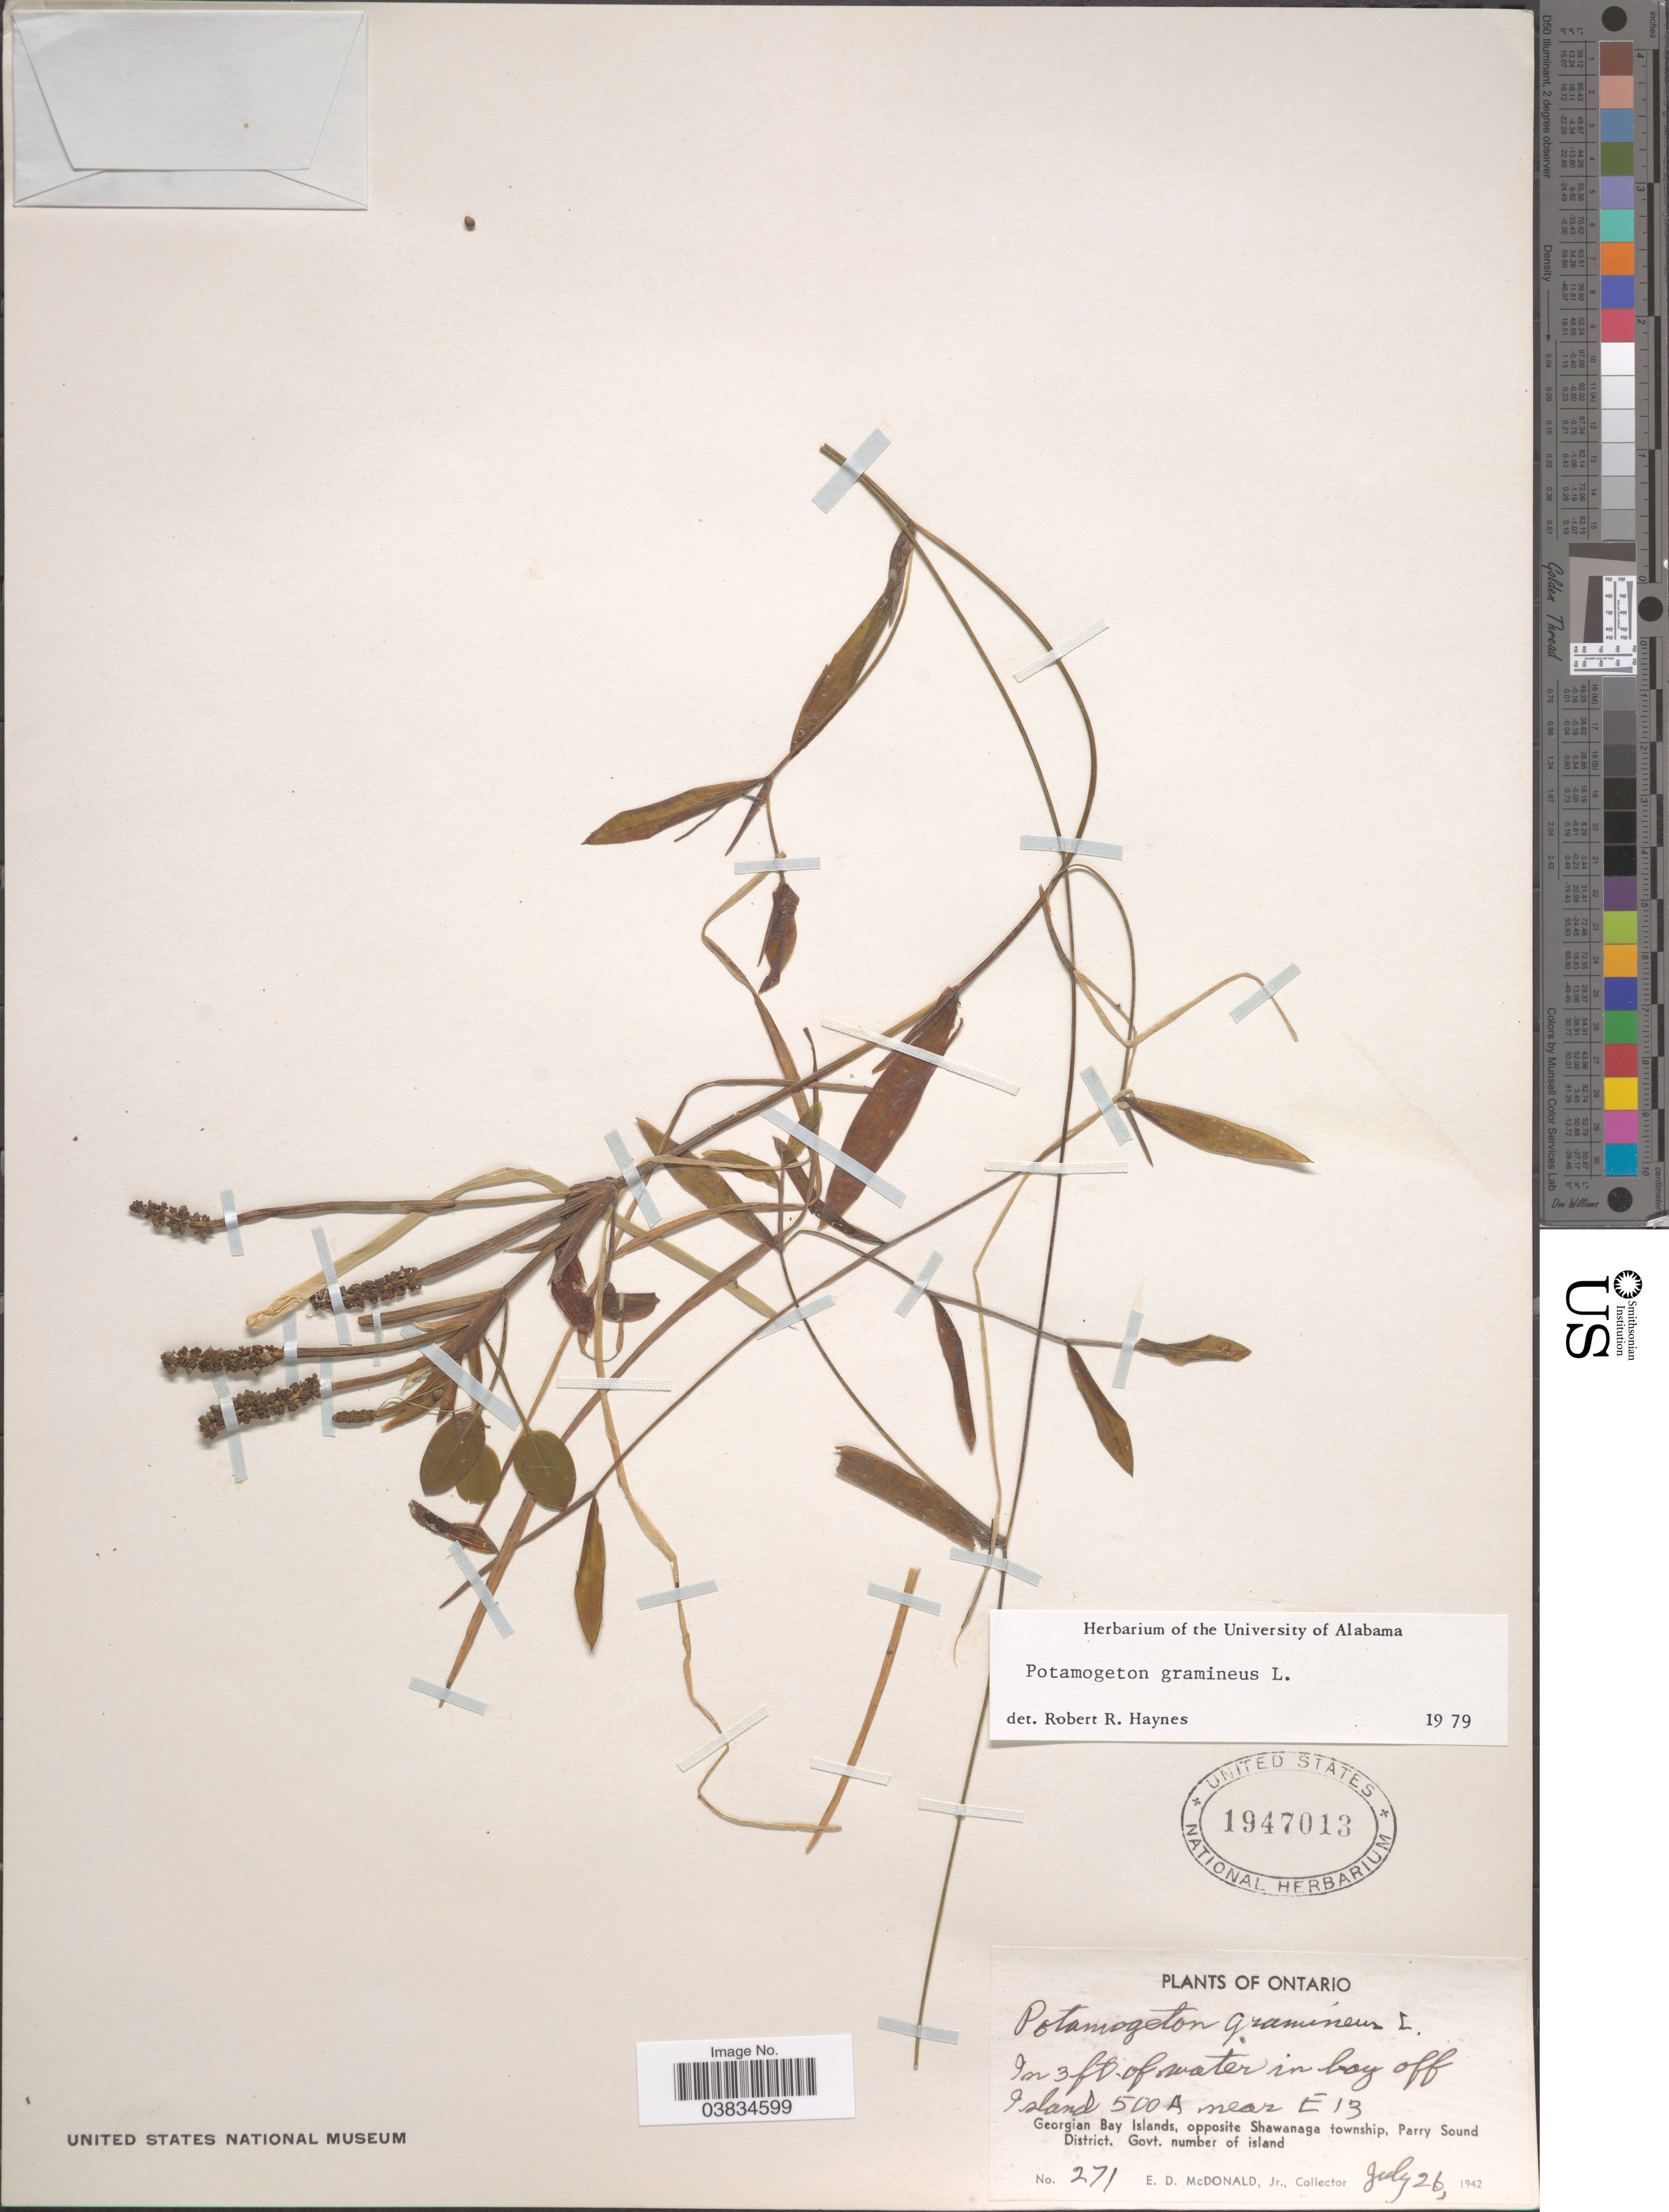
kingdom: Plantae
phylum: Tracheophyta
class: Liliopsida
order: Alismatales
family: Potamogetonaceae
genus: Potamogeton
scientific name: Potamogeton gramineus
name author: L.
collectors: E. D. McDonald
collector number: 271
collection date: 1942-07-26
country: Canada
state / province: Ontario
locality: In bay off Island 500 A near E13. Georgian Bay Islands, opposite Shawanaga township, Parry Sound District. Govt. number of island.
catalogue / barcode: US 1947013